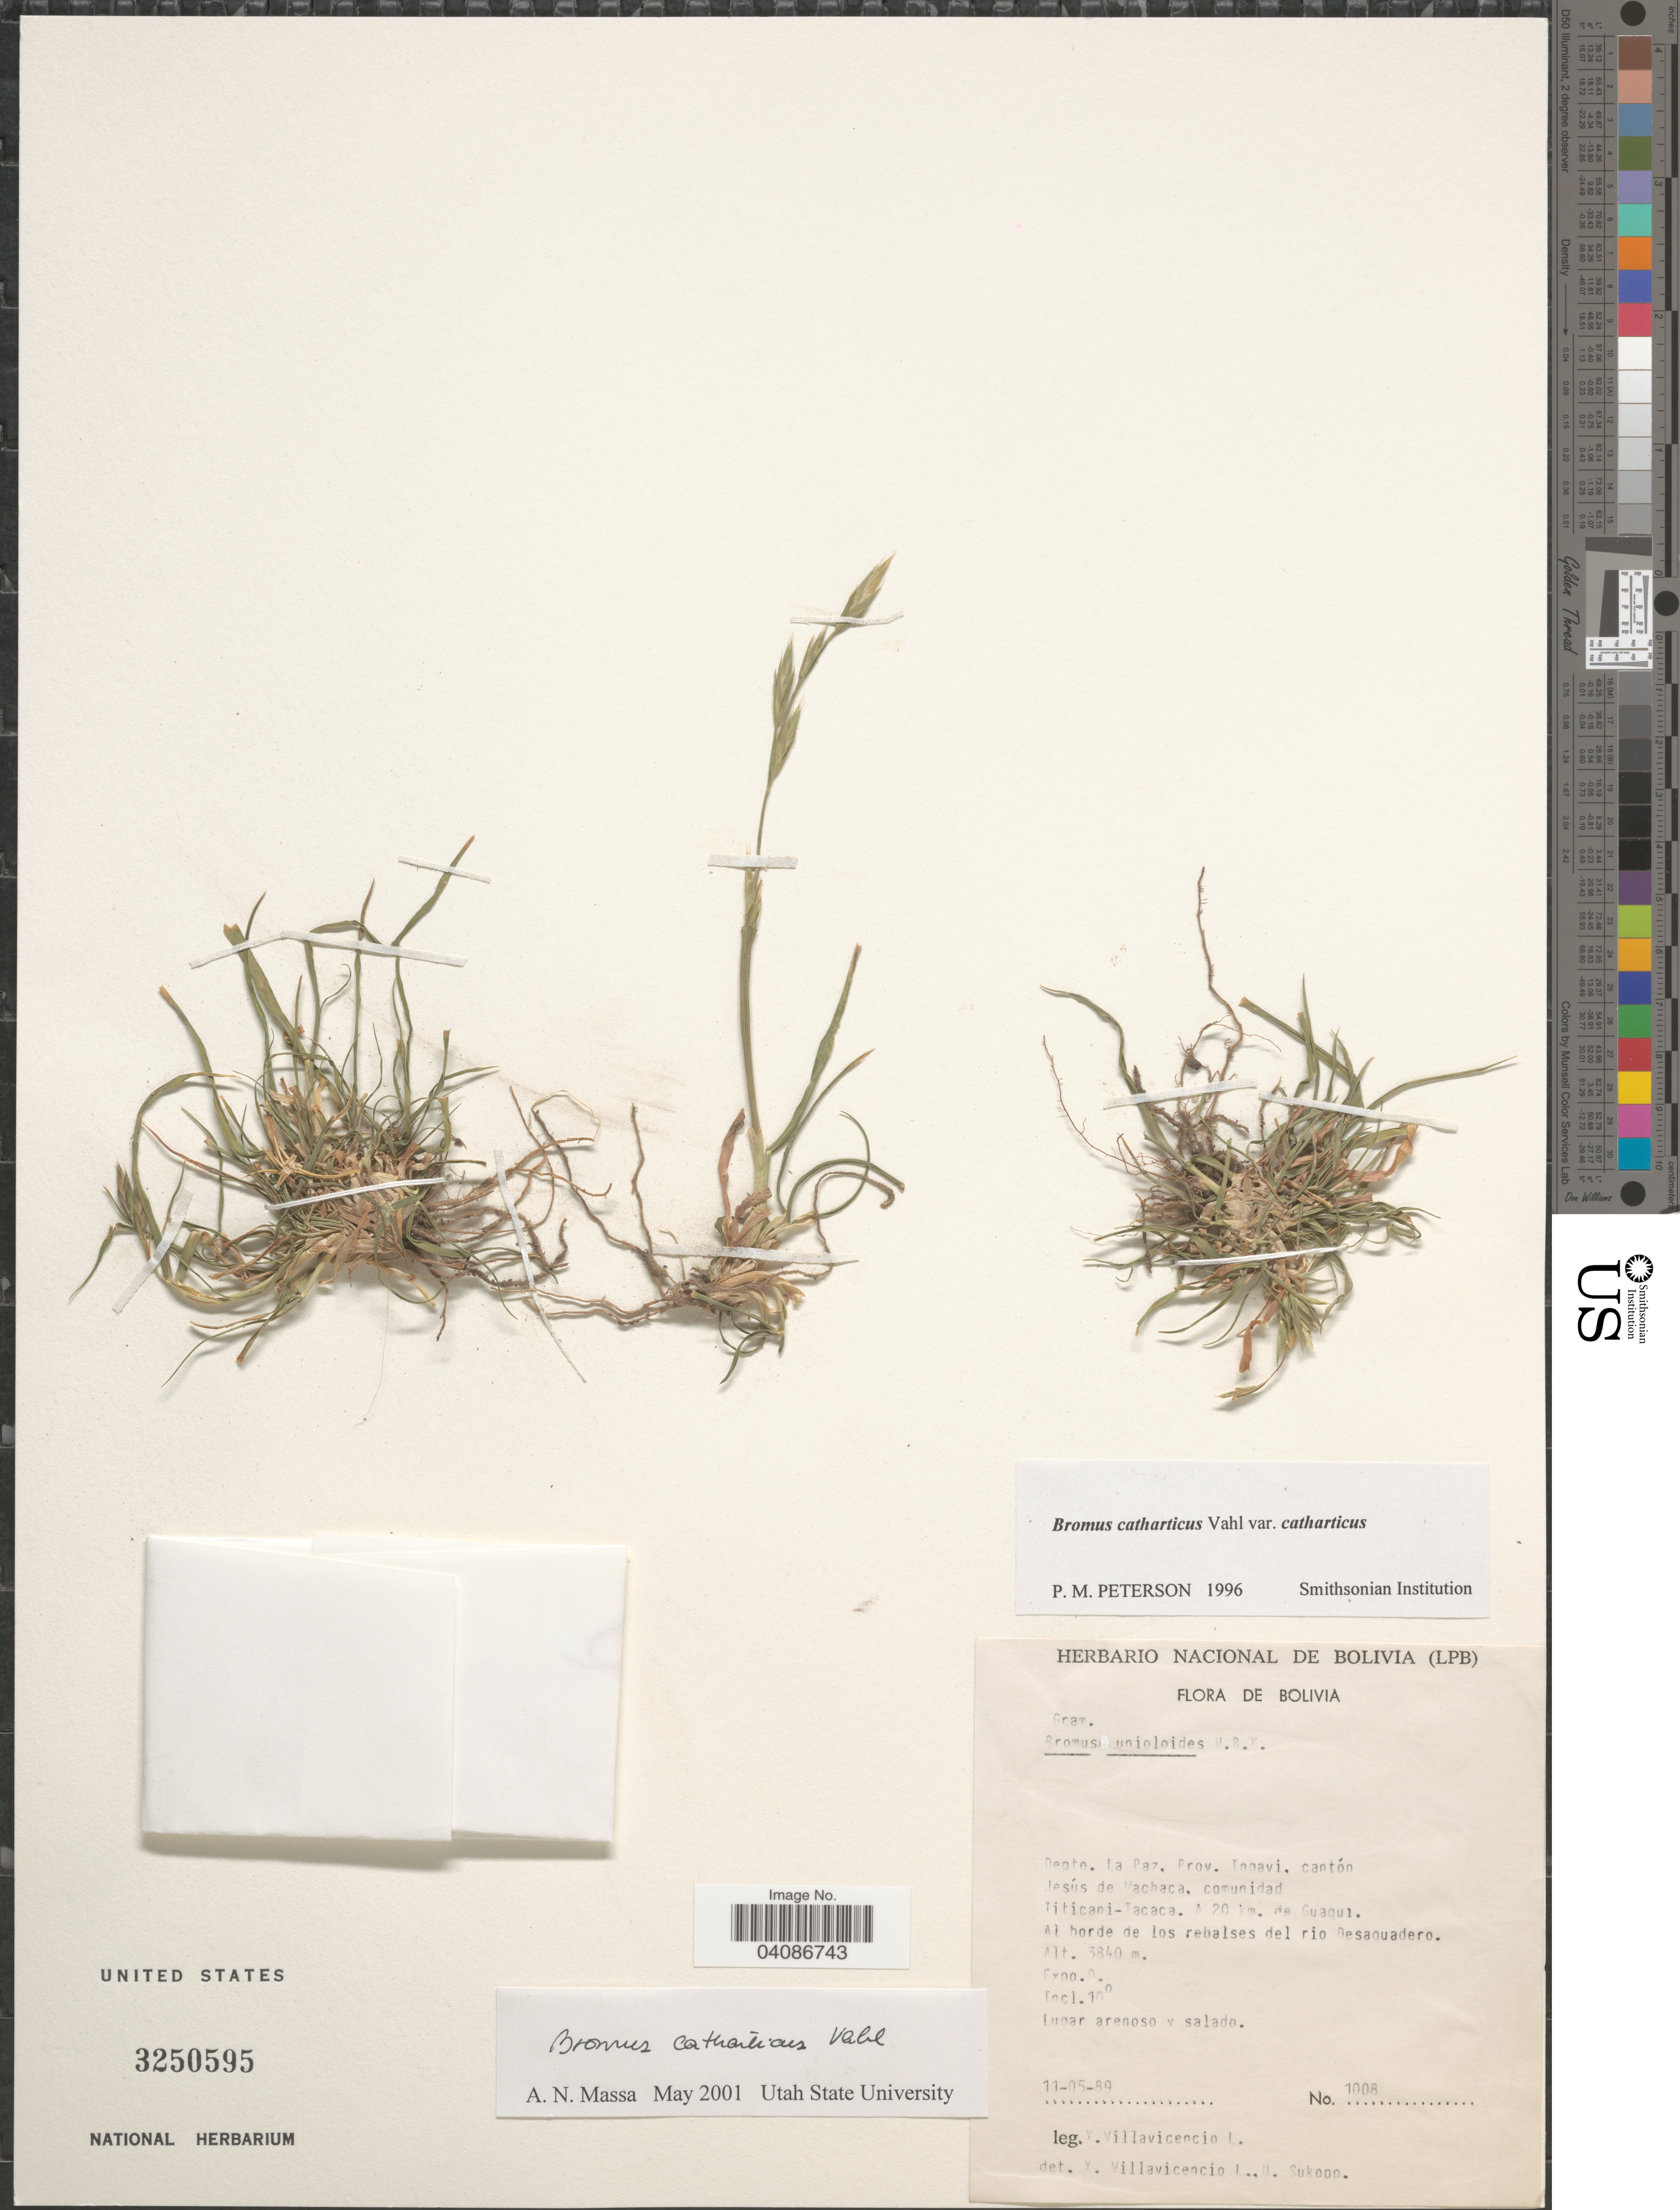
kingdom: Plantae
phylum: Tracheophyta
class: Liliopsida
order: Poales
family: Poaceae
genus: Bromus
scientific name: Bromus catharticus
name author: Vahl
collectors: X. Villavicencio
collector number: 1008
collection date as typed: Transcribed d/m/y: 11/5/89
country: Bolivia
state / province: La Paz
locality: Depto. La Paz, Prov. Ingavi, cantón Jesús de Machaca, comunidad Titicani-Tacaca. A 20 km. de Guaqul. Al horde de los rebalses del rio Desaguadero.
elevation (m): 3840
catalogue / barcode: US 3250595